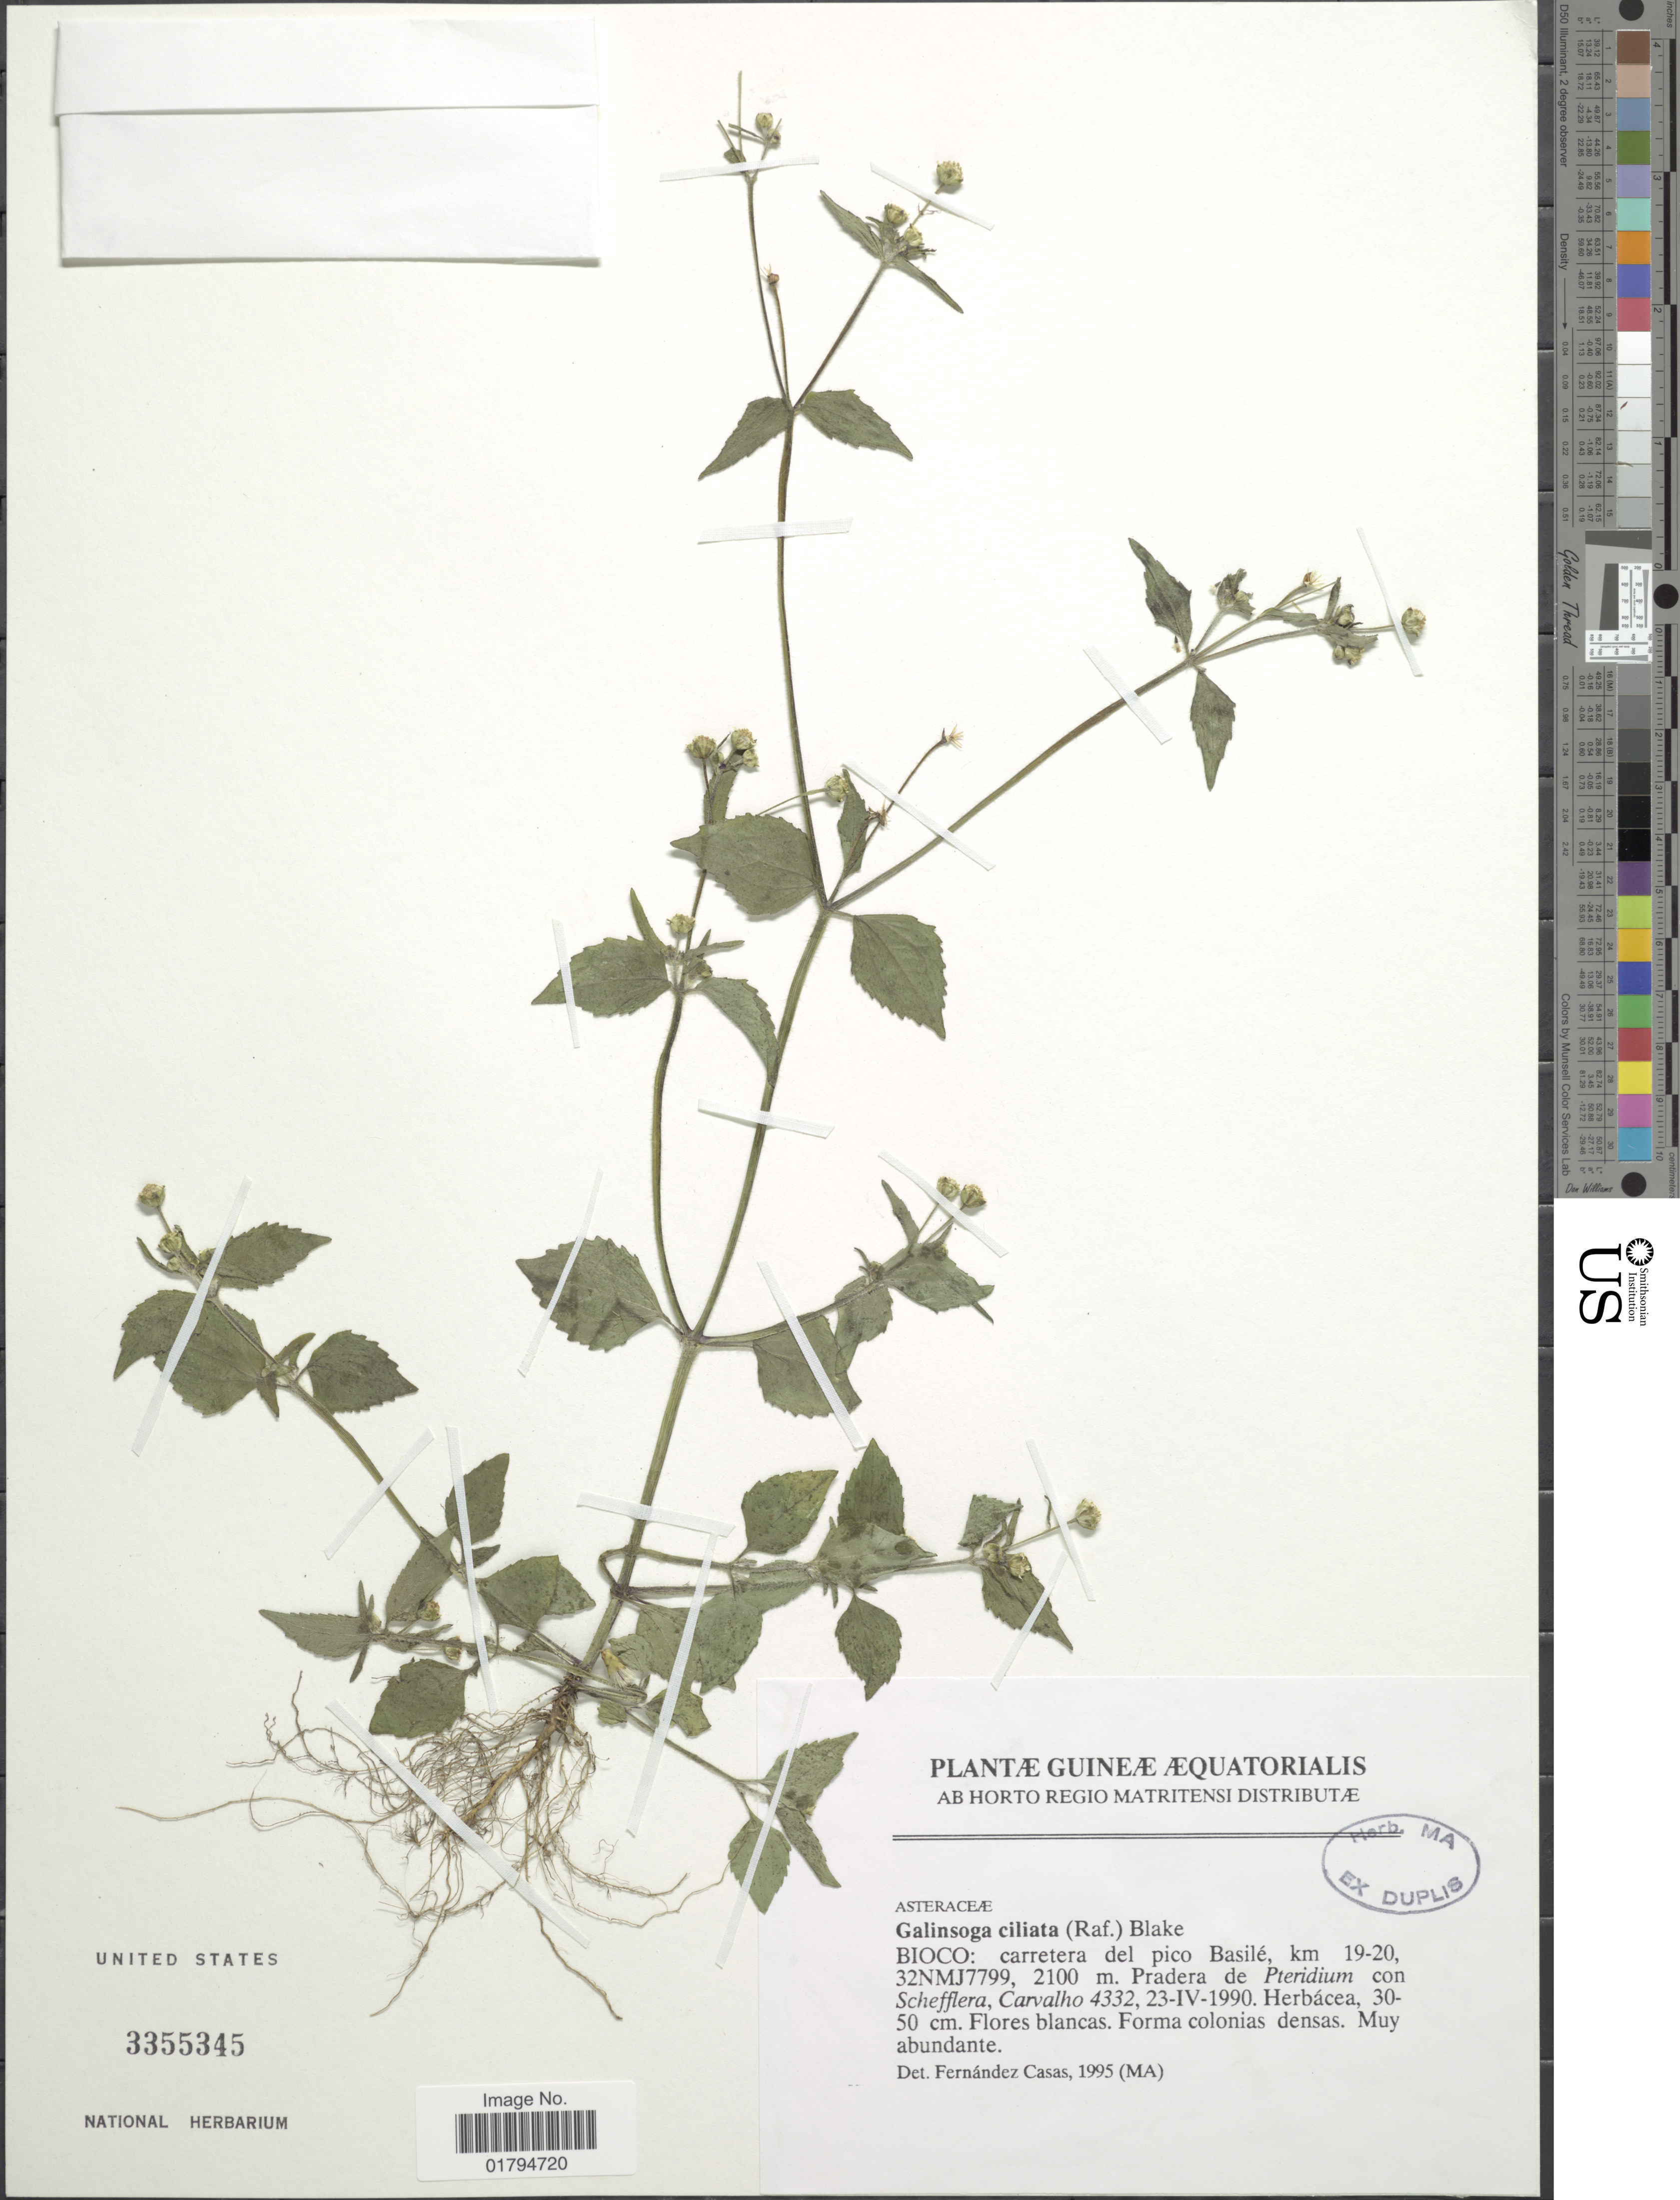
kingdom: Plantae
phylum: Tracheophyta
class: Magnoliopsida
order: Asterales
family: Asteraceae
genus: Galinsoga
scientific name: Galinsoga parviflora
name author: Cav.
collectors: Carvalho, --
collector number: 4332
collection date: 1990-04-23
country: Equatorial Guinea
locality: Bioco: carretera del pico Basile, km 19-20 32NMj7799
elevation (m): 2100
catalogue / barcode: US 3355345